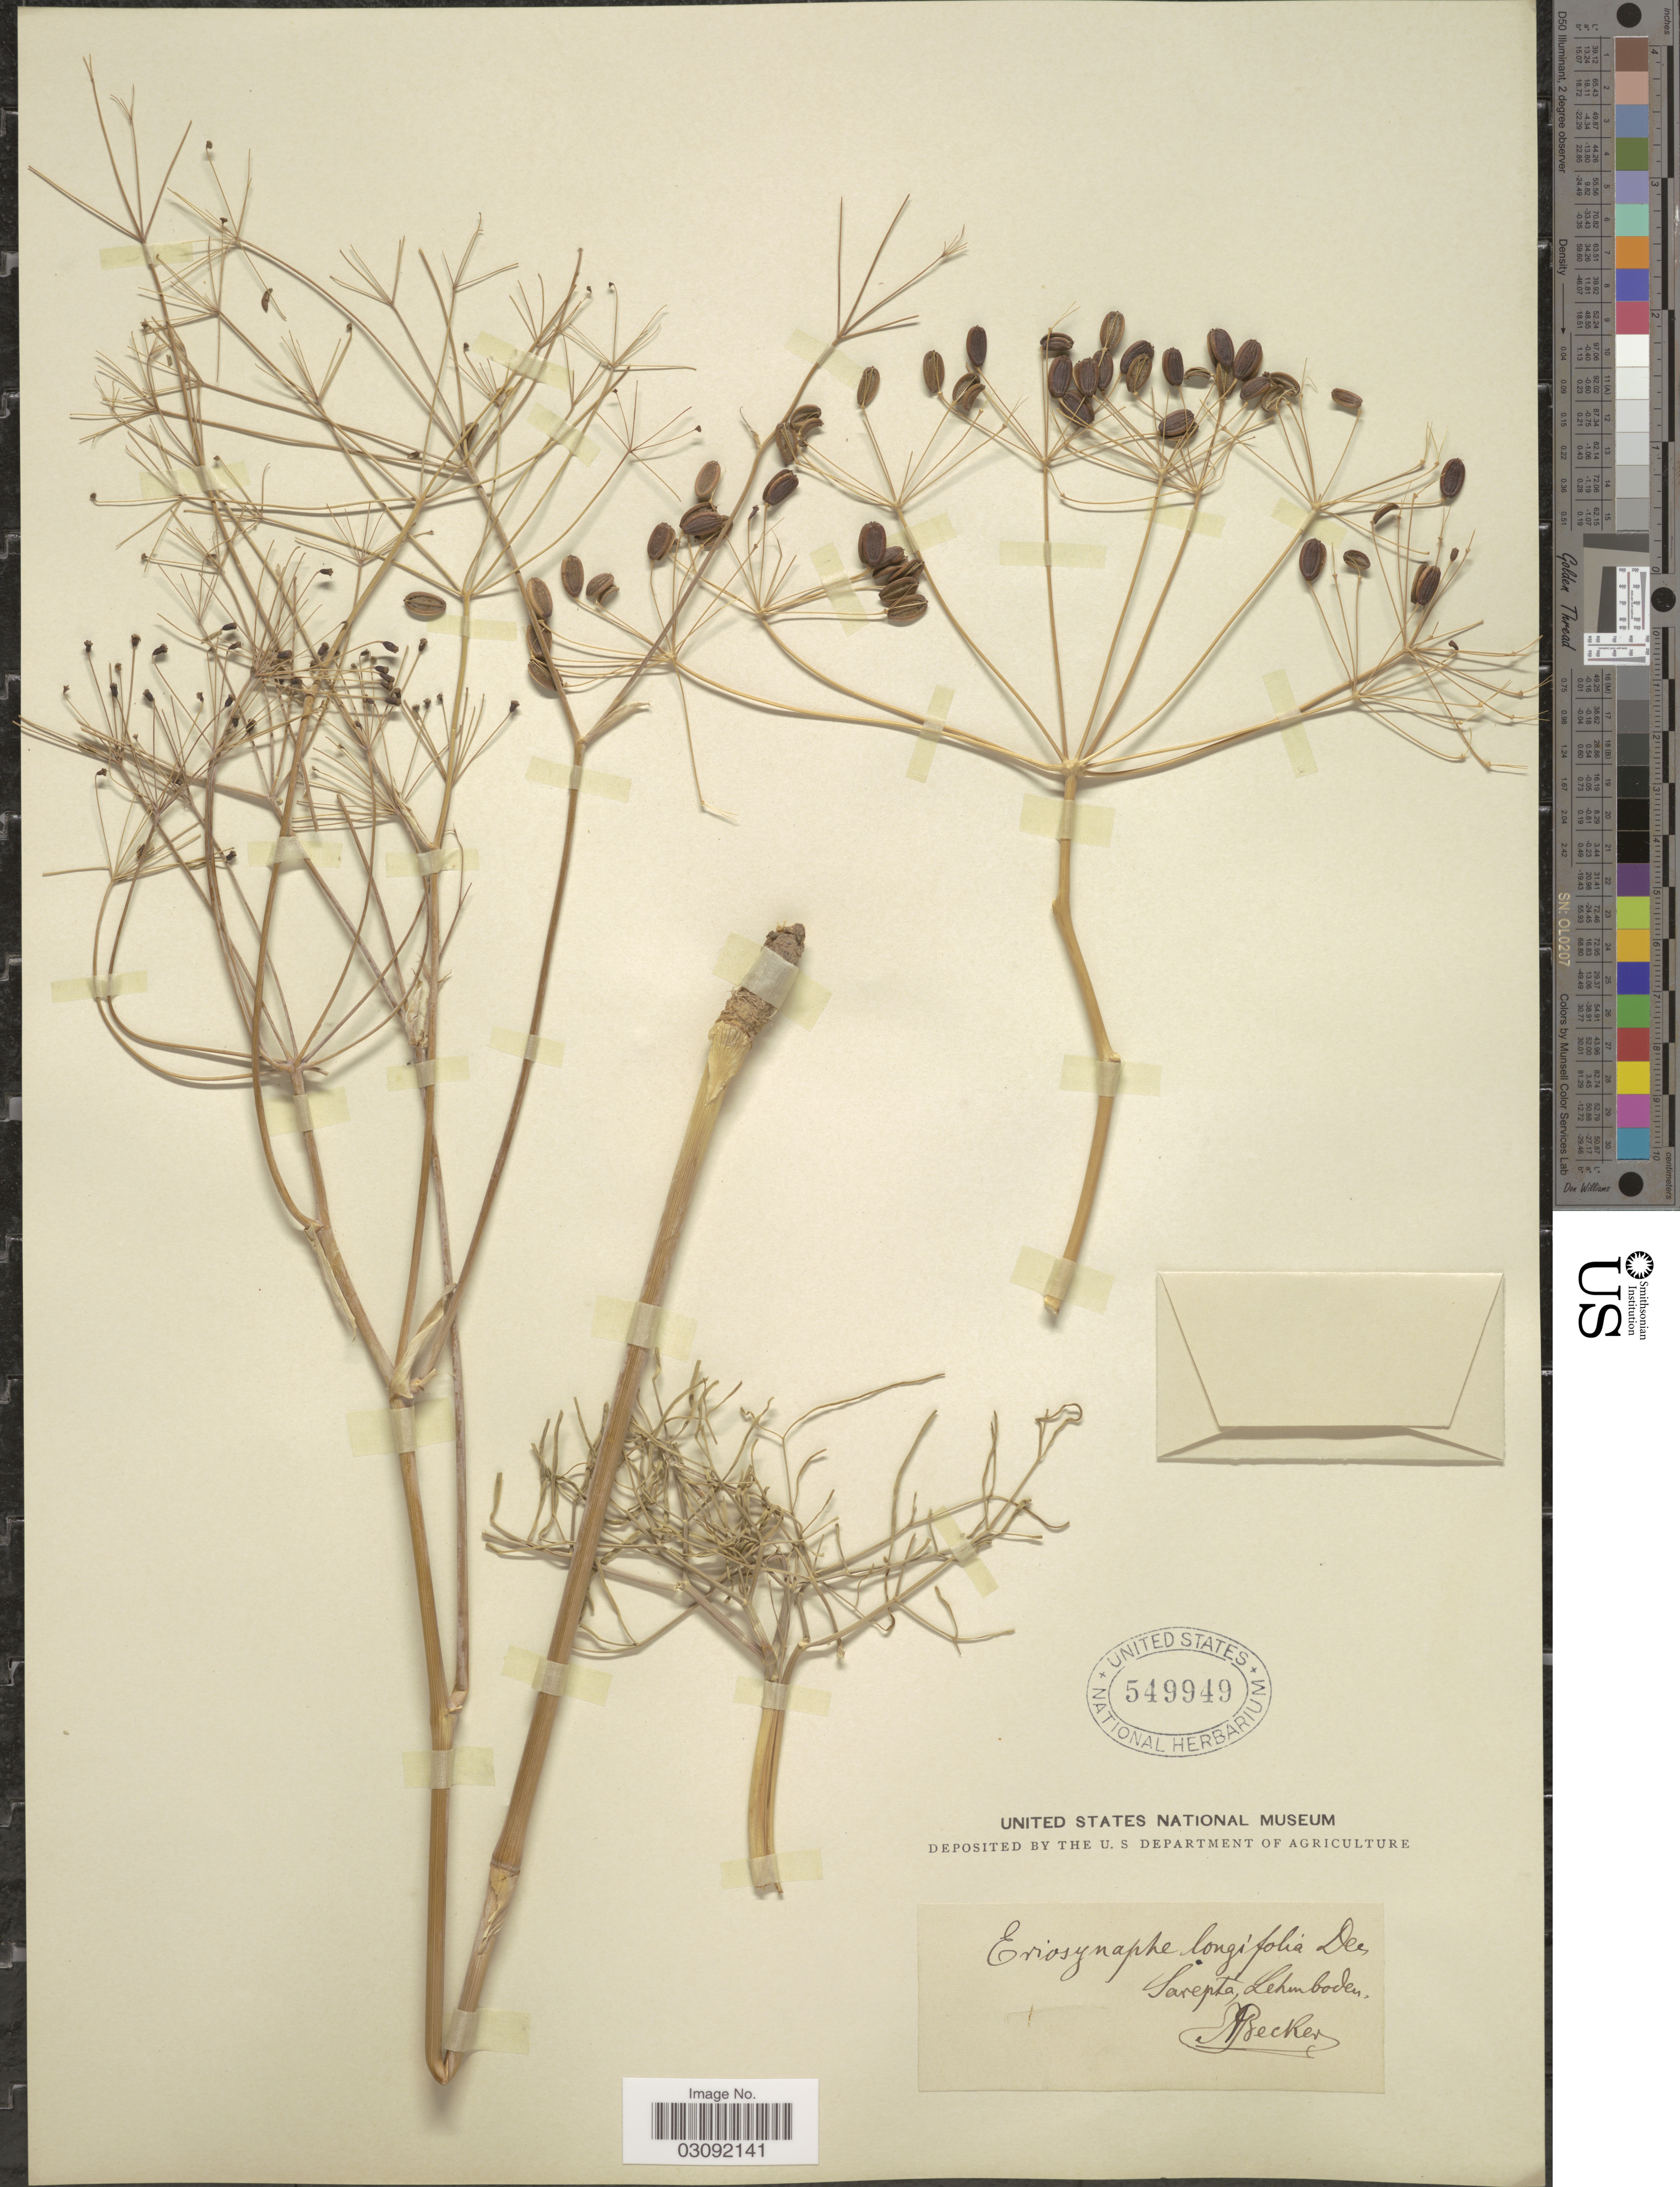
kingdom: Plantae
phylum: Tracheophyta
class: Magnoliopsida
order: Apiales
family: Apiaceae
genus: Johrenia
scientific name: Johrenia longifolia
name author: Calest.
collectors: A. Becker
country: Russian Federation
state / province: Volgograd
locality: Sarepta, Lehmboden.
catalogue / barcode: US 549949